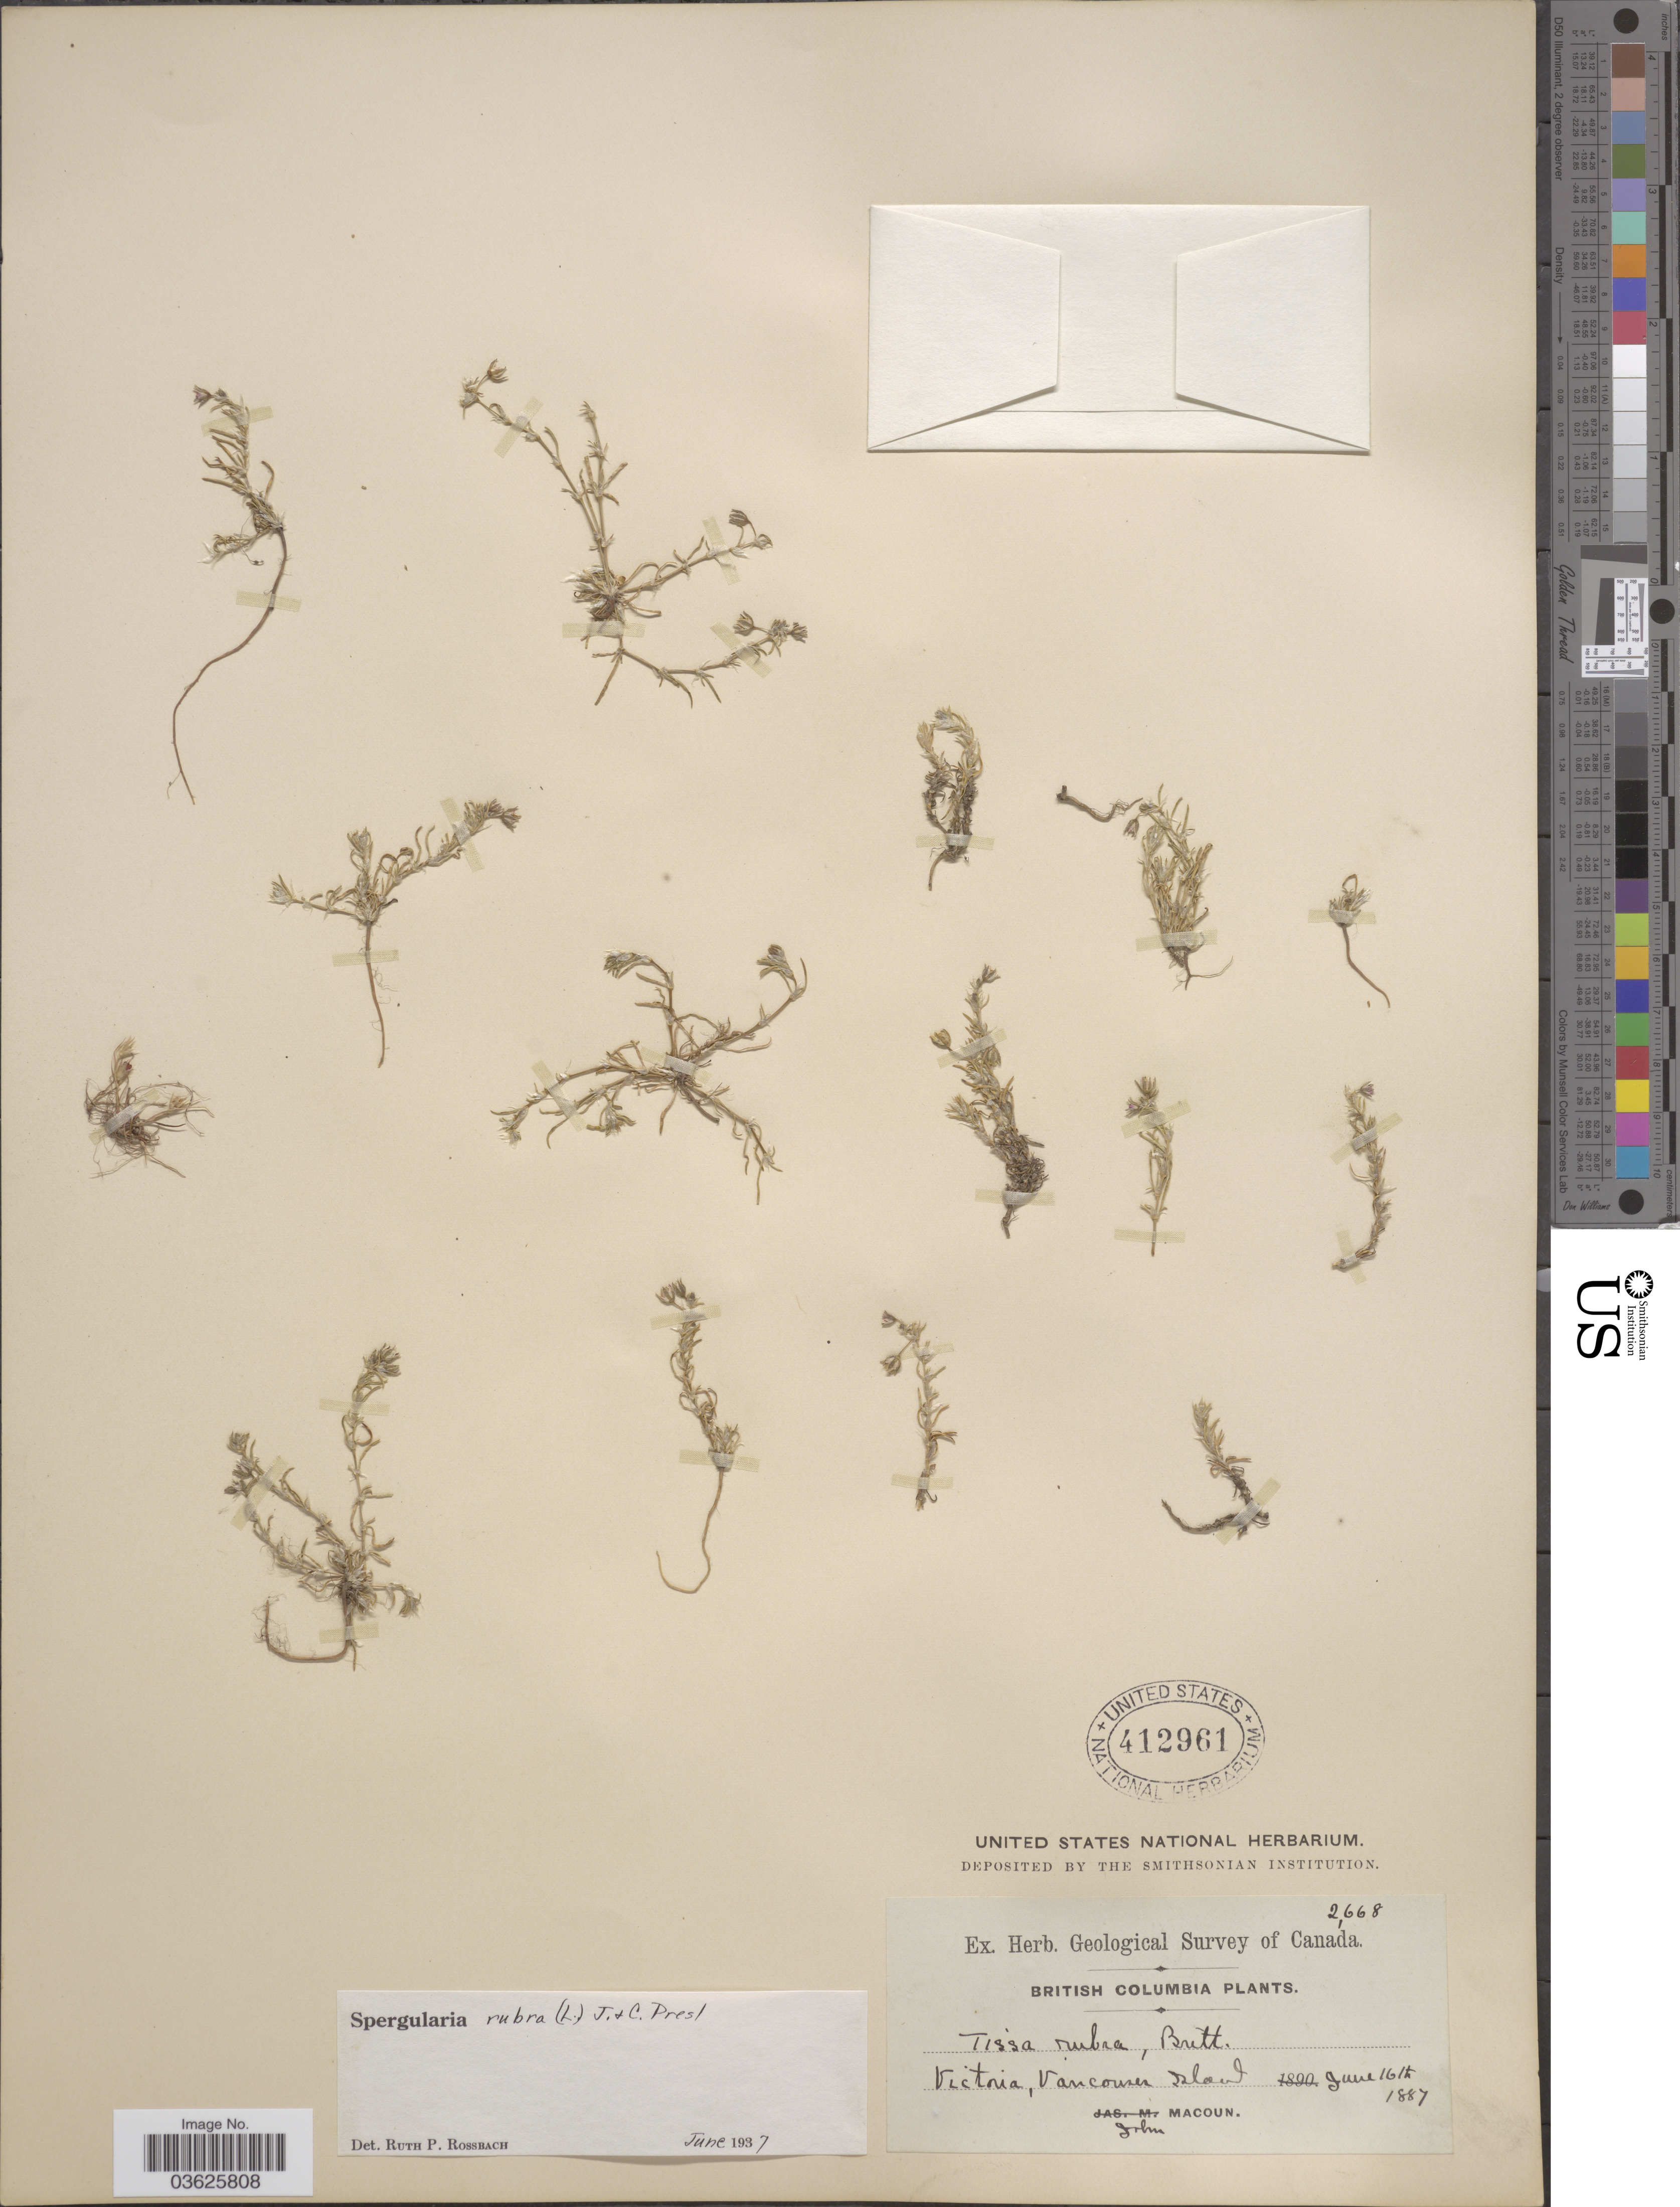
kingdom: Plantae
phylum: Tracheophyta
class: Magnoliopsida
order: Caryophyllales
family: Caryophyllaceae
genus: Spergularia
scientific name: Spergularia rubra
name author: (L.) J. Presl & C. Presl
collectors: J. Macoun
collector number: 2668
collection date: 1887-06-16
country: Canada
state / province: British Columbia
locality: Victoria, Vancouver Island.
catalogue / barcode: US 412961